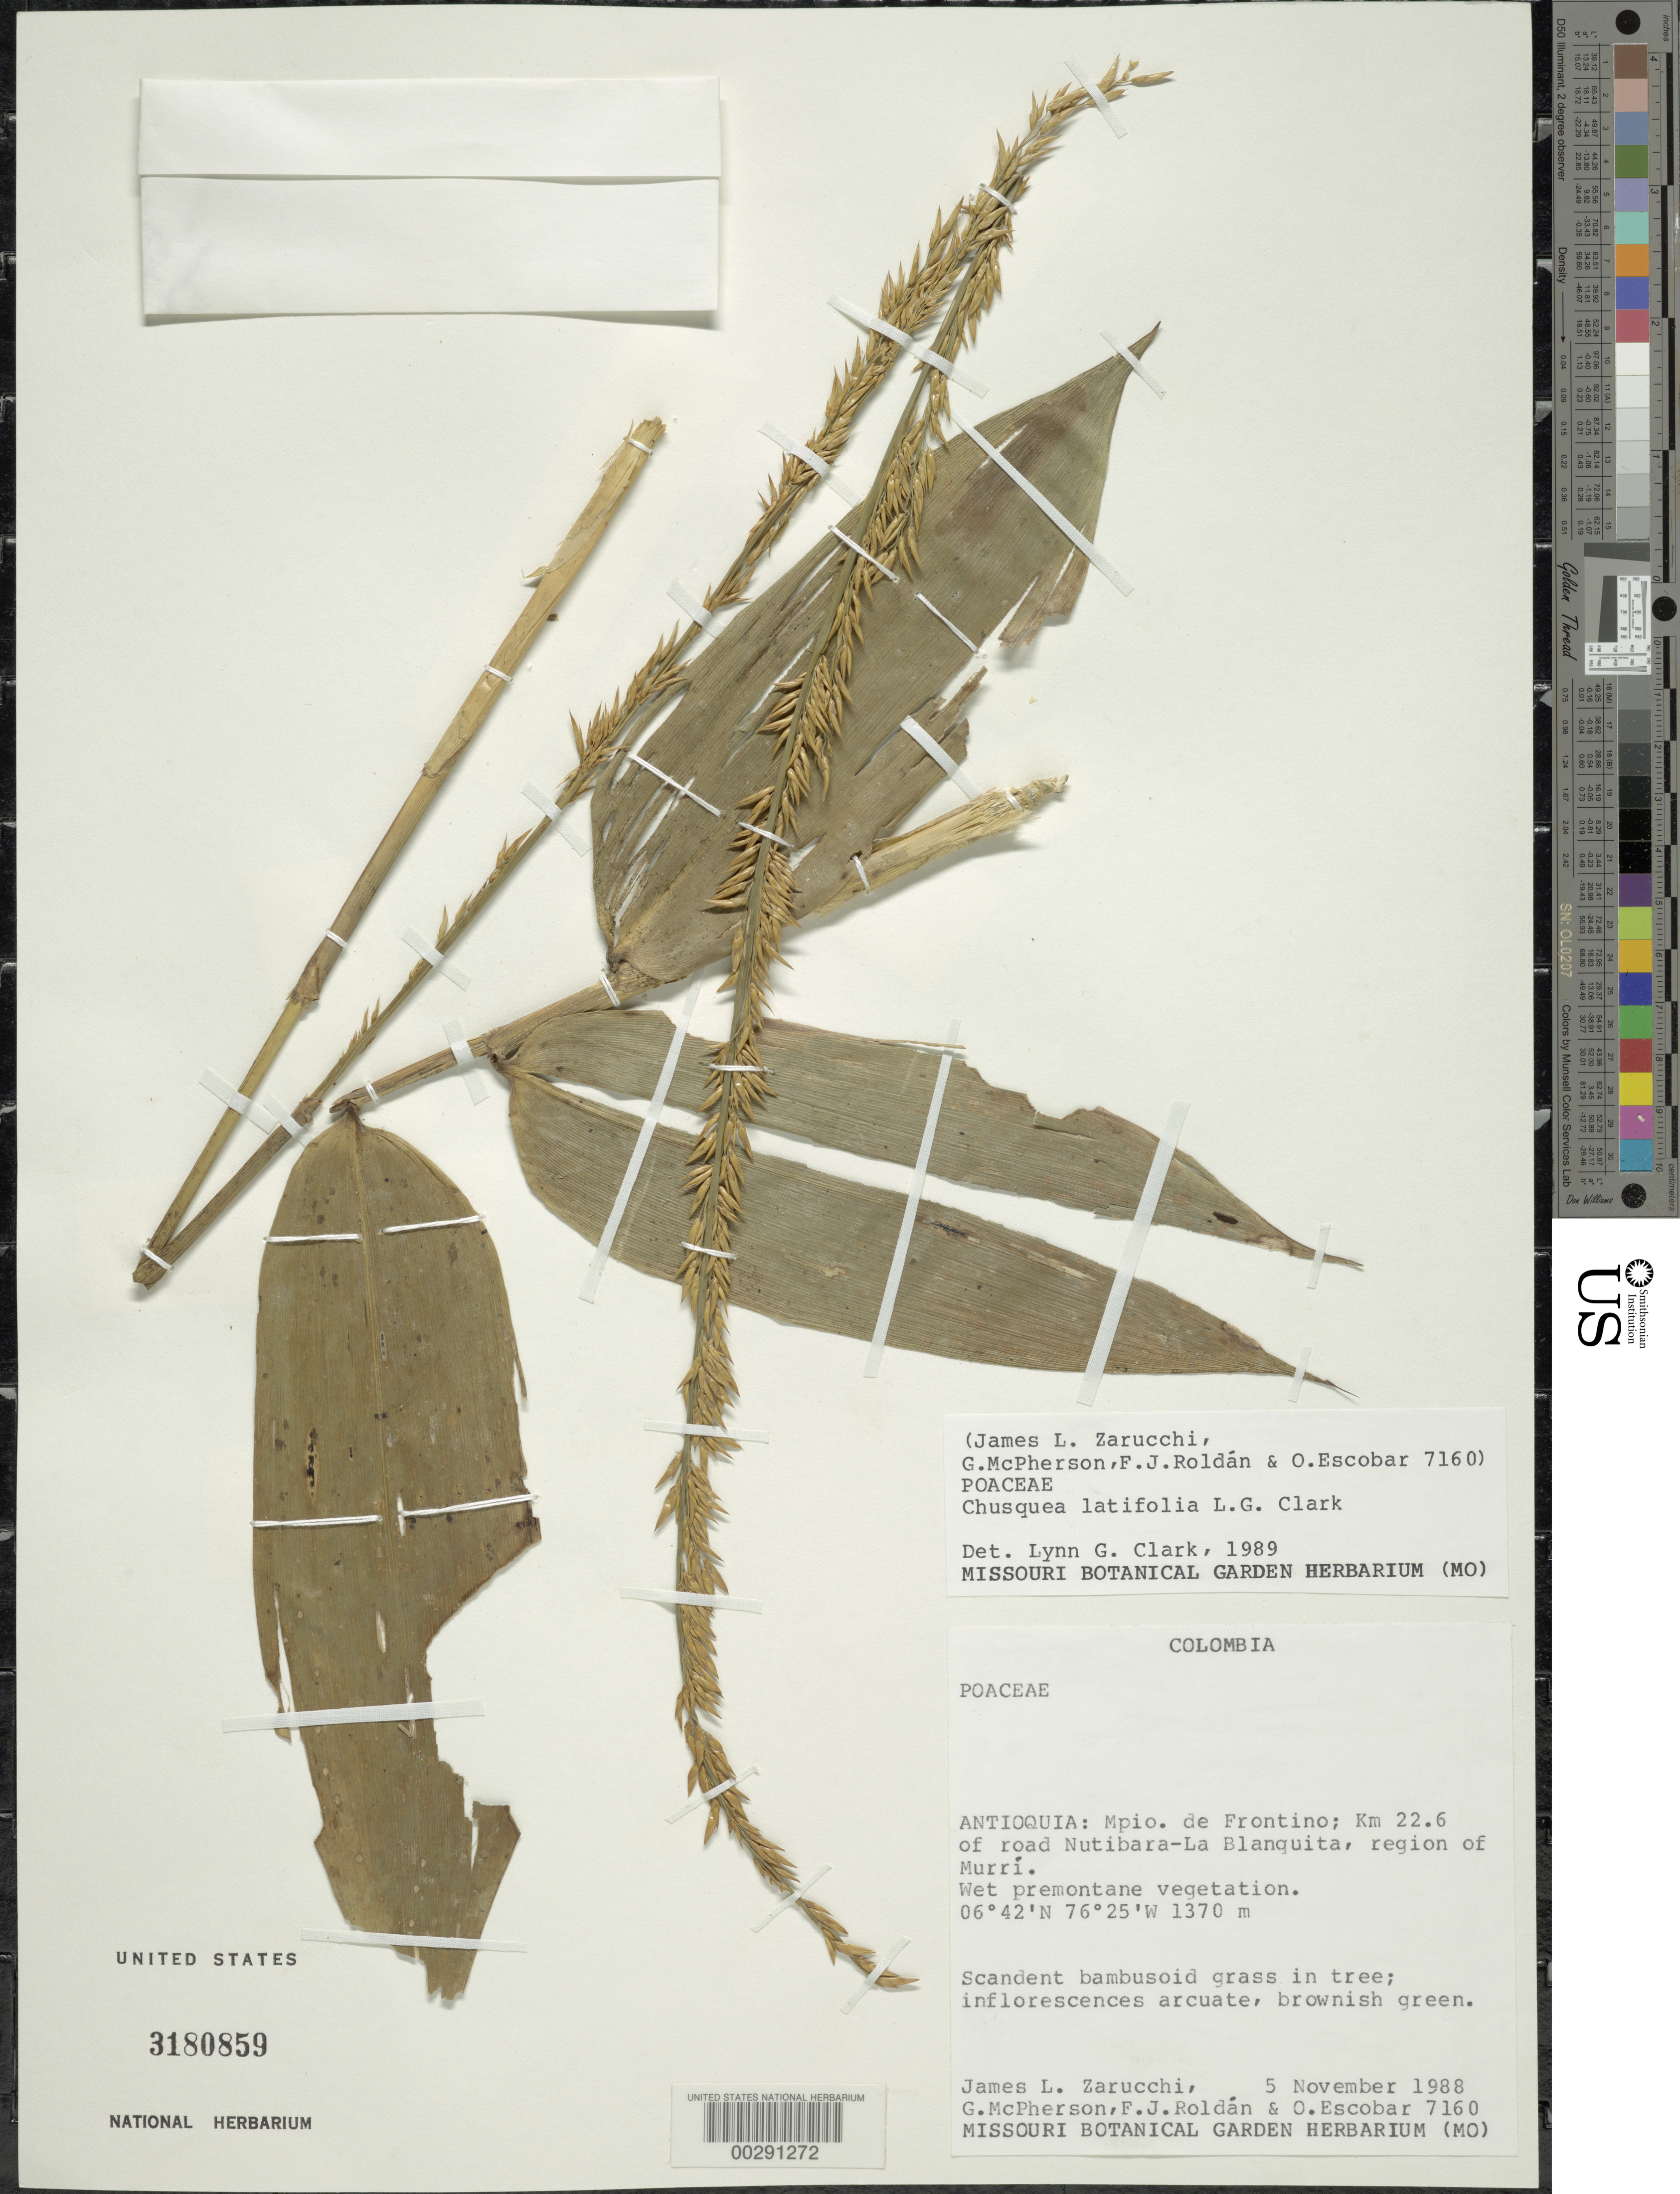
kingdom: Plantae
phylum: Tracheophyta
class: Liliopsida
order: Poales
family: Poaceae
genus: Chusquea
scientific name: Chusquea latifolia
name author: L.G. Clark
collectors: J. L. Zarucchi, G. D. McPherson, F. J. Roldán & O. D. Escobar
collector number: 7160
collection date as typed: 05 Nov 1988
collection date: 1988-11-05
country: Colombia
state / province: Antioquia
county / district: Frontino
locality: Mun. de Frontino; km 22.6 of road Nutibara-la Blanquita, region of Murri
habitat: Wet premontane vegetation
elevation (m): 1370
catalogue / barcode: US 3180859